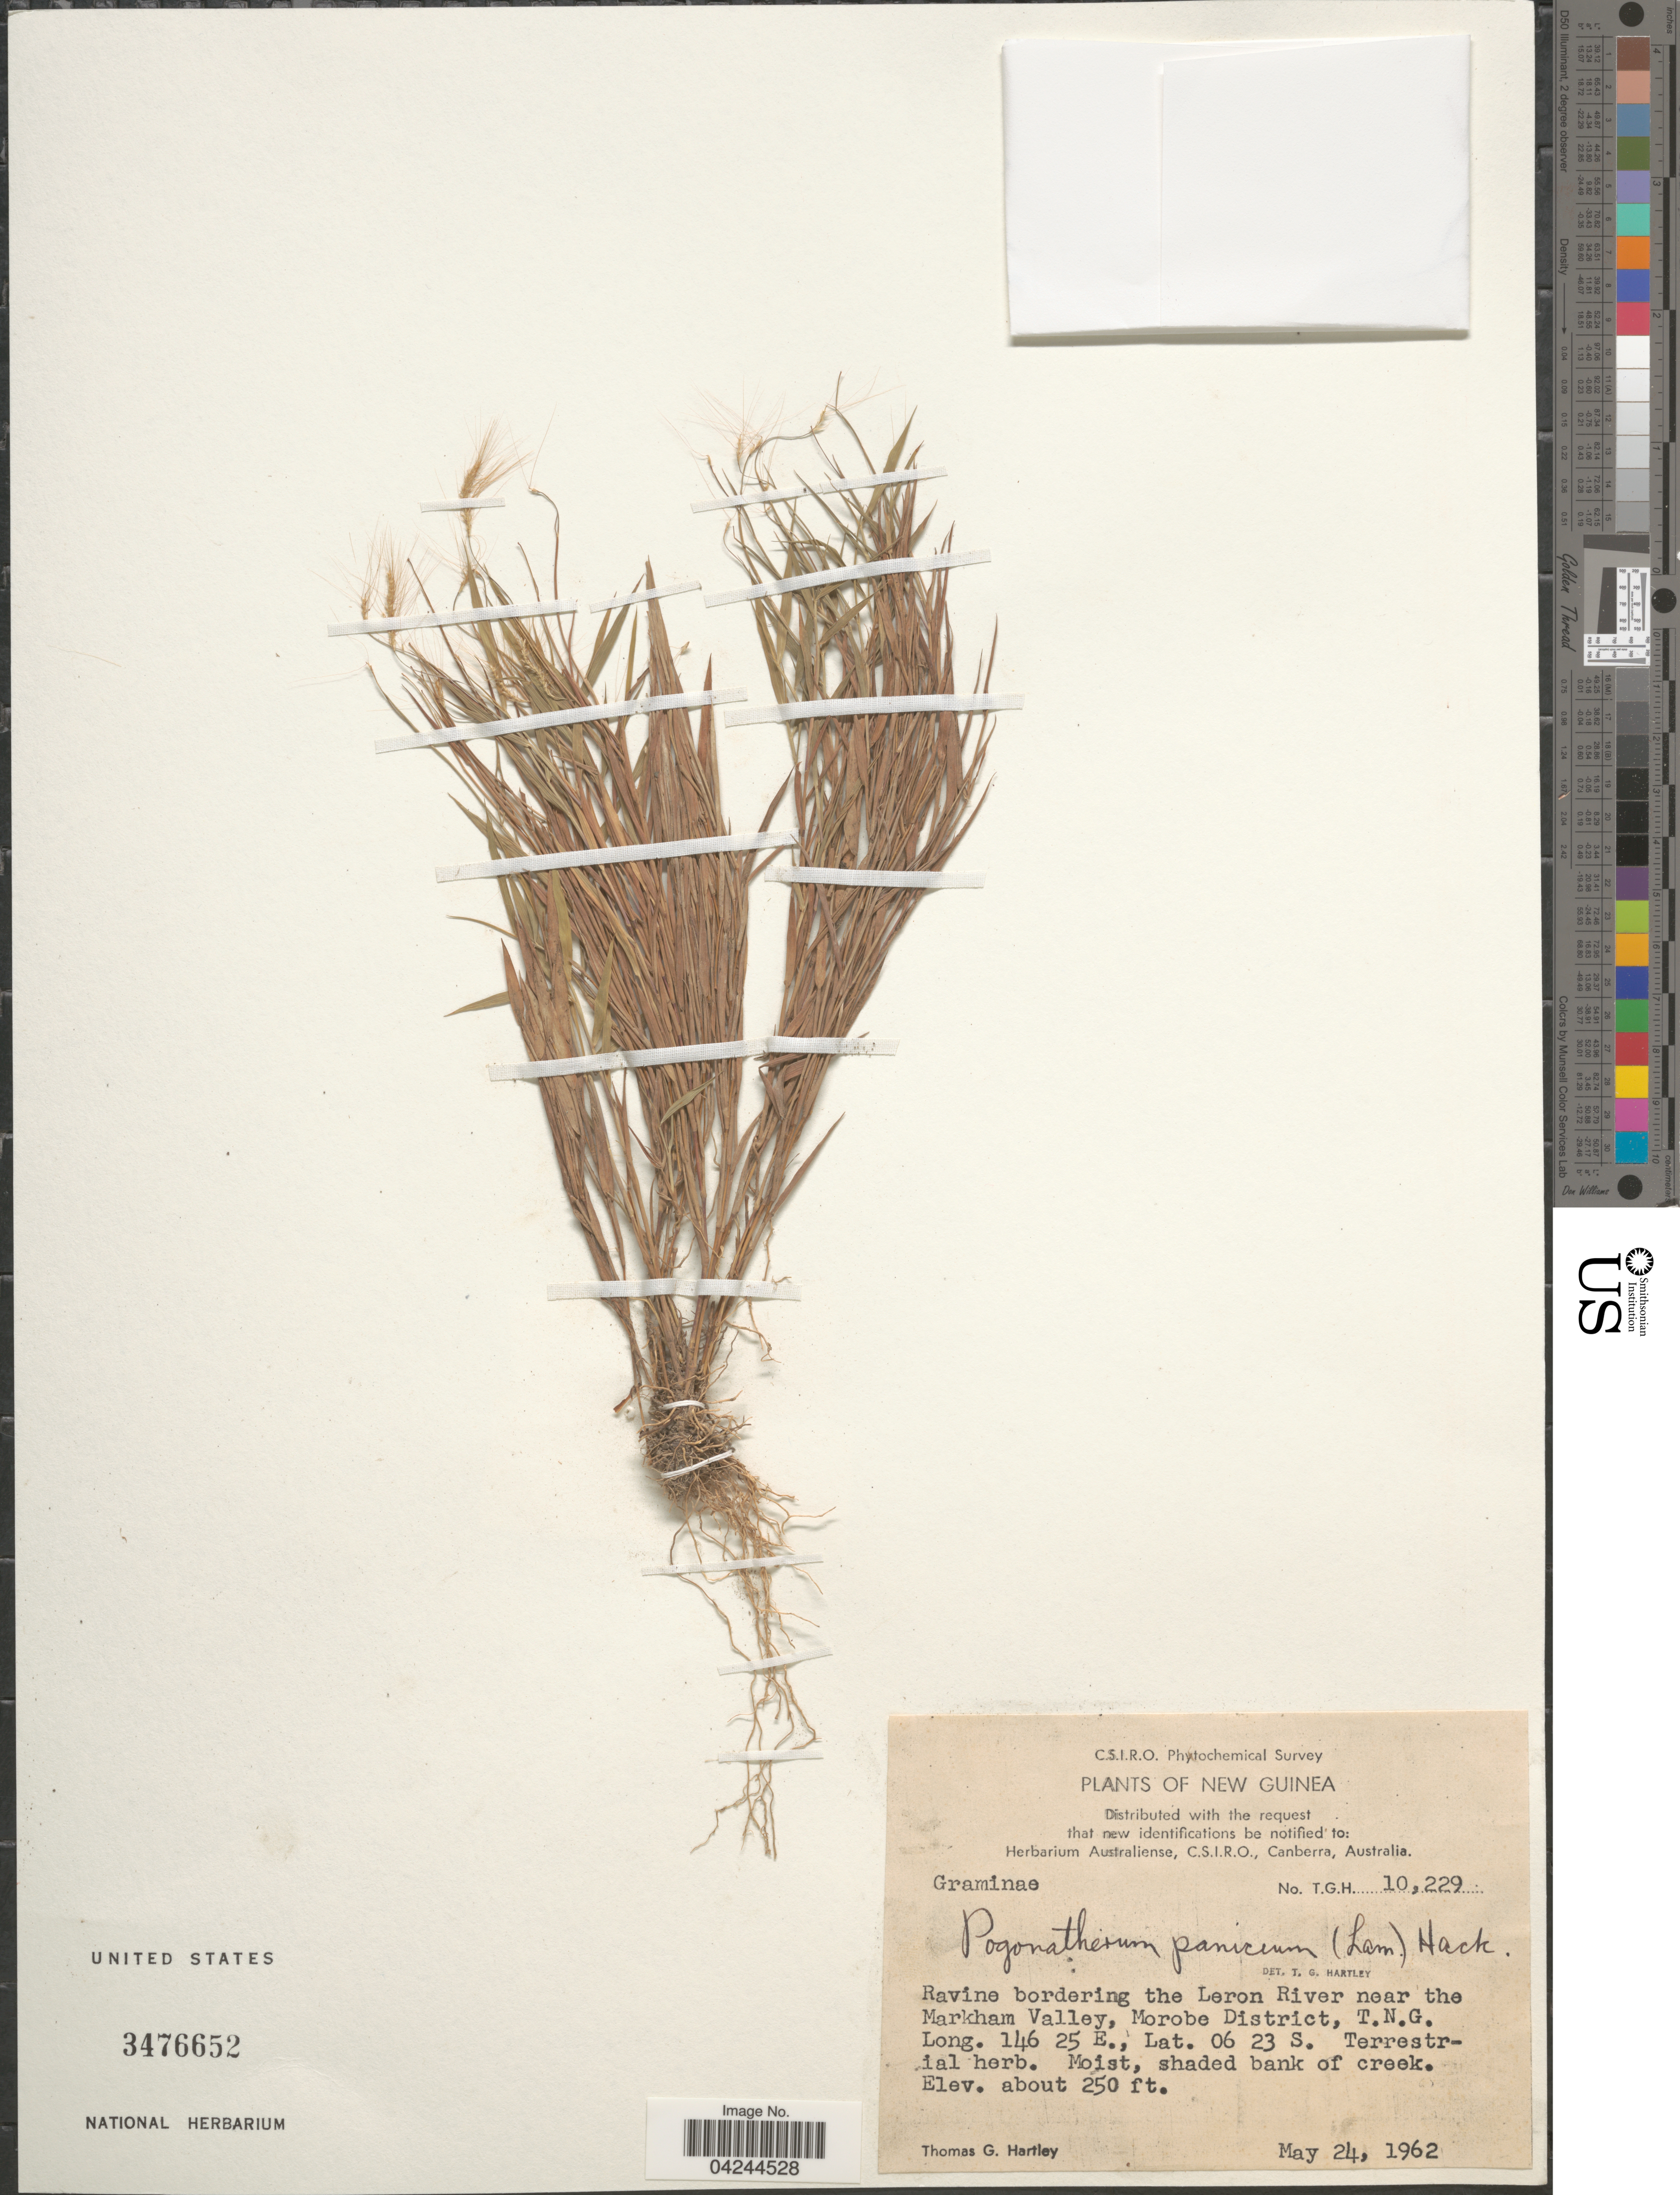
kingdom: Plantae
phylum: Tracheophyta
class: Liliopsida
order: Poales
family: Poaceae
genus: Pogonatherum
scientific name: Pogonatherum paniceum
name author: (Lam.) Hack.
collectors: T. G. Hartley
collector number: T.G.H.10229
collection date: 1962-05-24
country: Papua New Guinea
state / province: Morobe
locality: C.S.I.R.O. Phytochemical Survey. New Guinea. Ravine bordering the Leron River near the Markham Valley, Morobe District, T.N.G. Moist, shaded bank of creek.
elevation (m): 76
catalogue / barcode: US 3476652